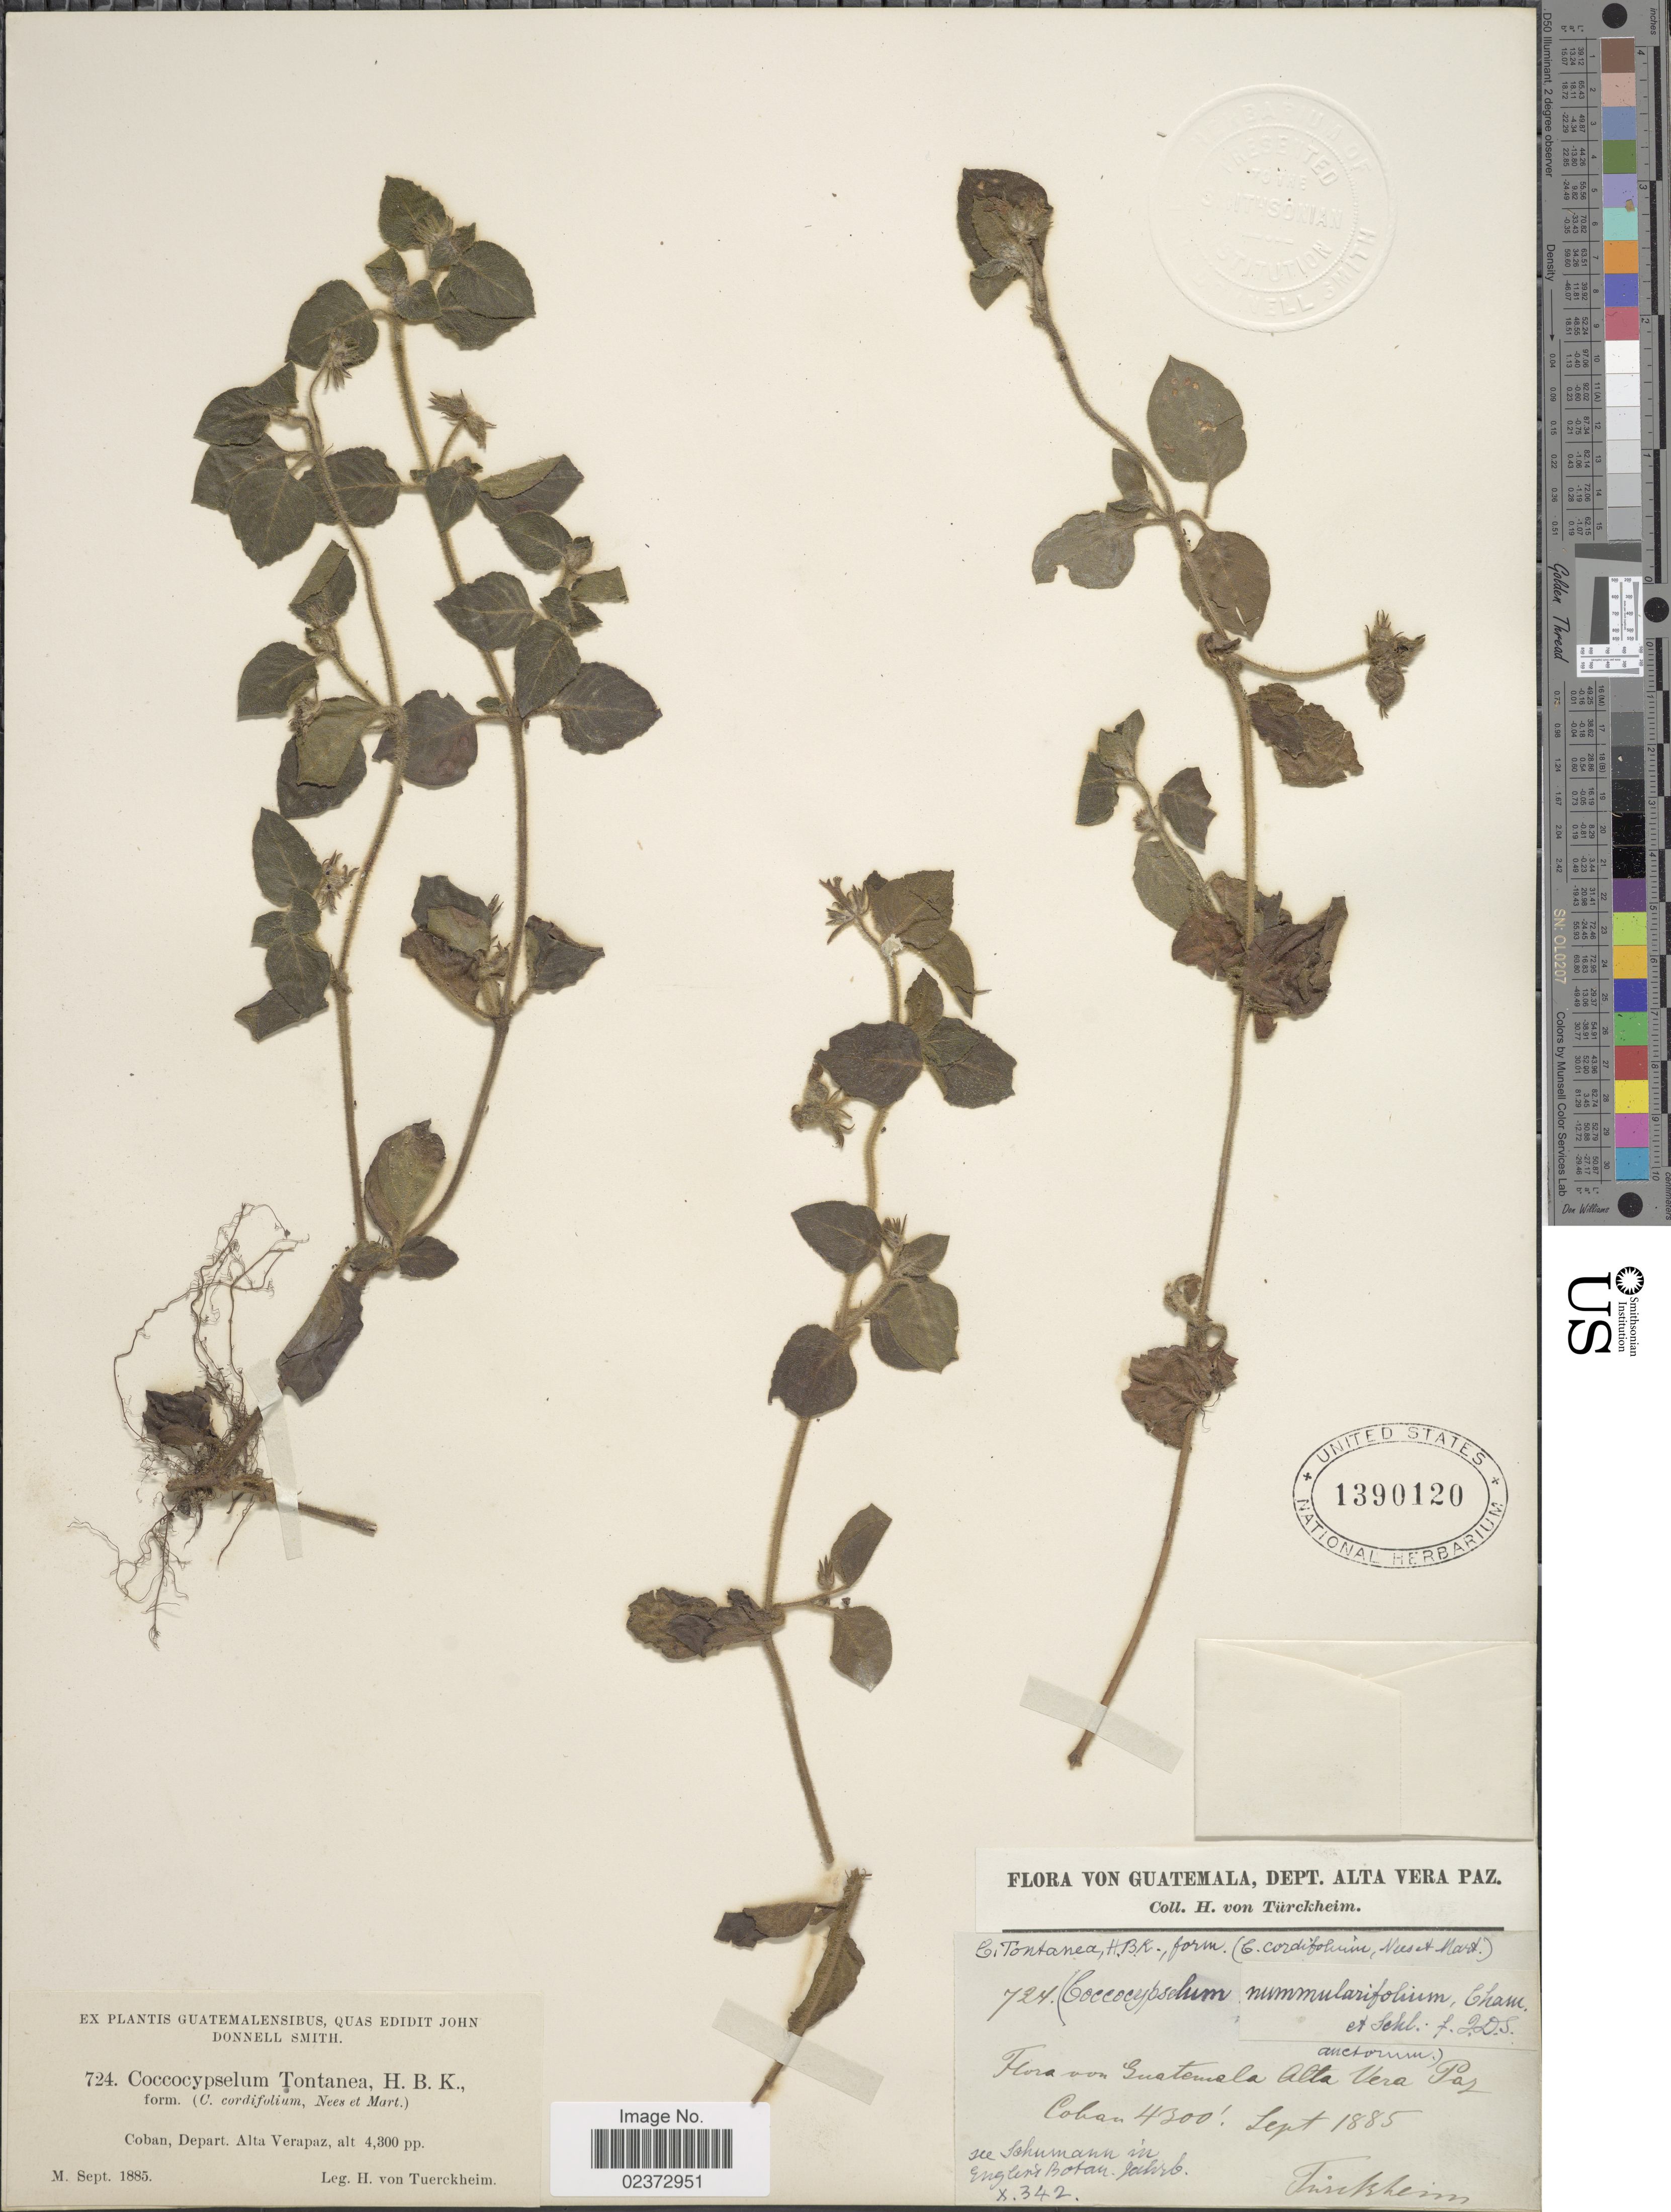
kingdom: Plantae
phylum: Tracheophyta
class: Magnoliopsida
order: Gentianales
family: Rubiaceae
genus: Coccocypselum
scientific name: Coccocypselum hispidulum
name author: (Standl.) Standl.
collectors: H. von Türckheim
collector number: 724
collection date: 1885-09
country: Guatemala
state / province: Alta Verapaz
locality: Coban, Depart. Alta Verapaz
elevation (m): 1311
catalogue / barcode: US 1390120